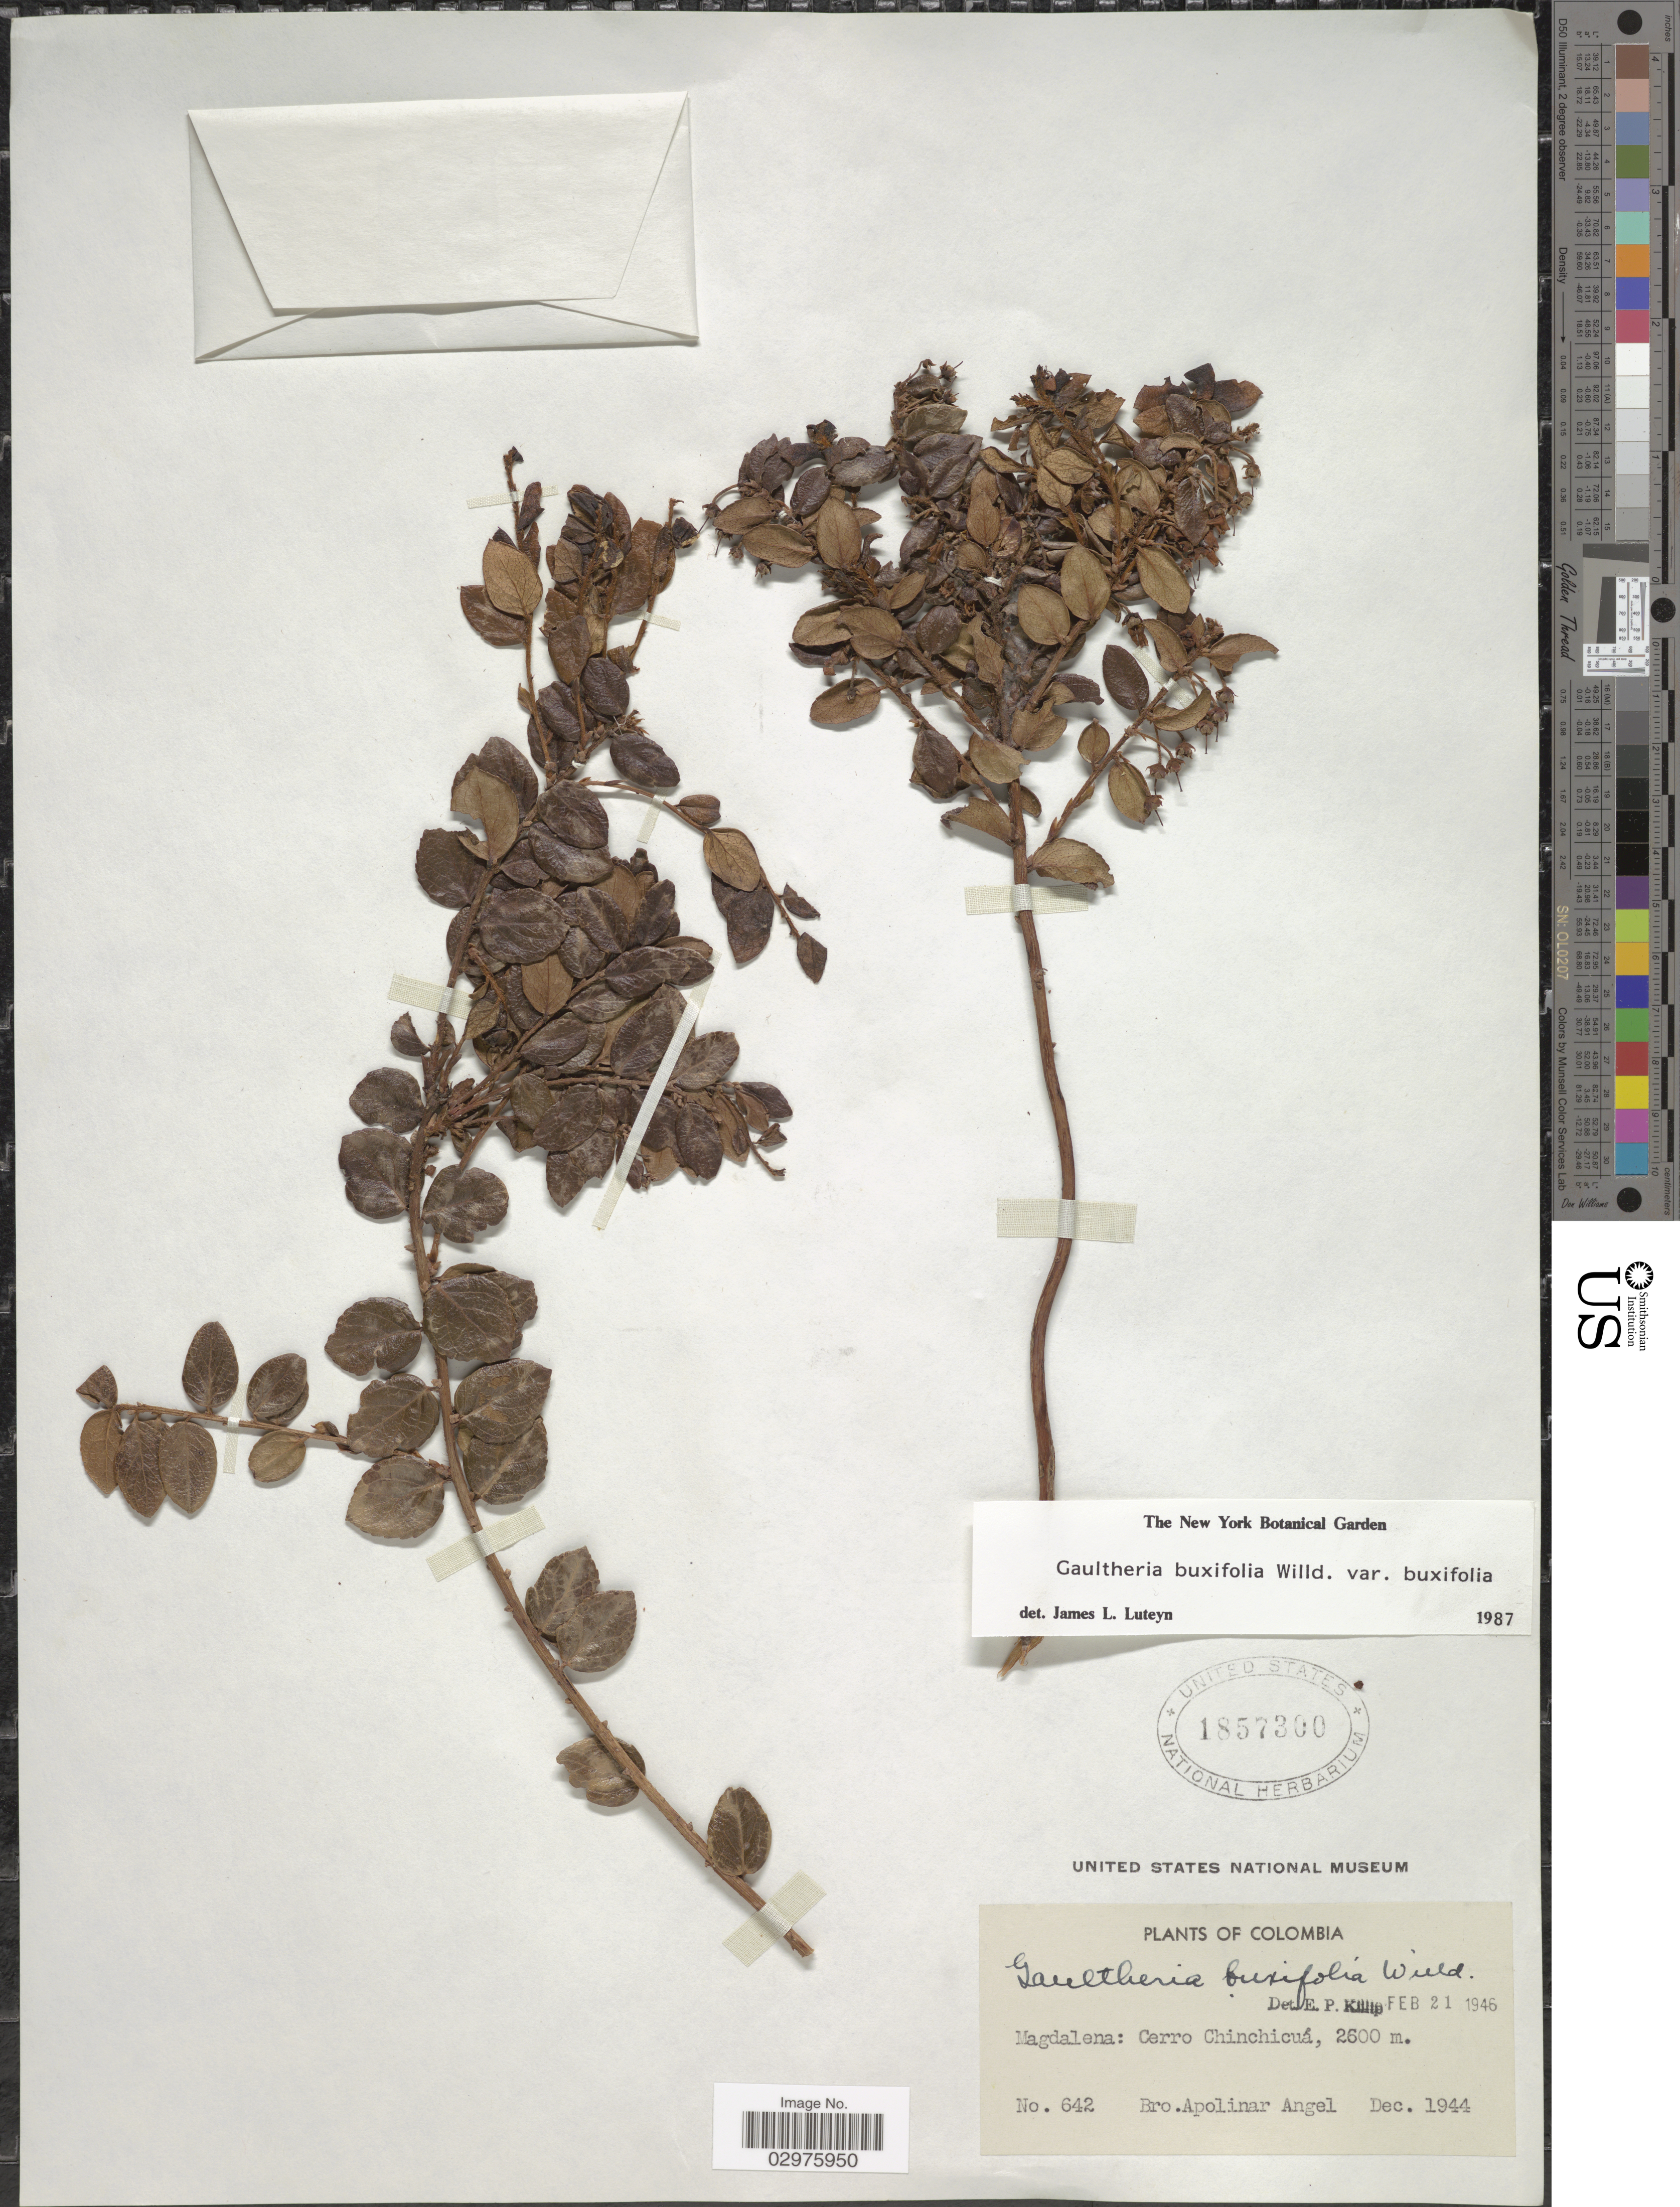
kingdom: Plantae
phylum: Tracheophyta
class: Magnoliopsida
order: Ericales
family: Ericaceae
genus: Gaultheria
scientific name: Gaultheria buxifolia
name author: Willd.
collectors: Bro. Apolinar A.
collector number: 642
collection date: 1944-12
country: Colombia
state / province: Magdalena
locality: Magdalena: Cerro Chinchicuá.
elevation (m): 2600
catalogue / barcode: US 1857300